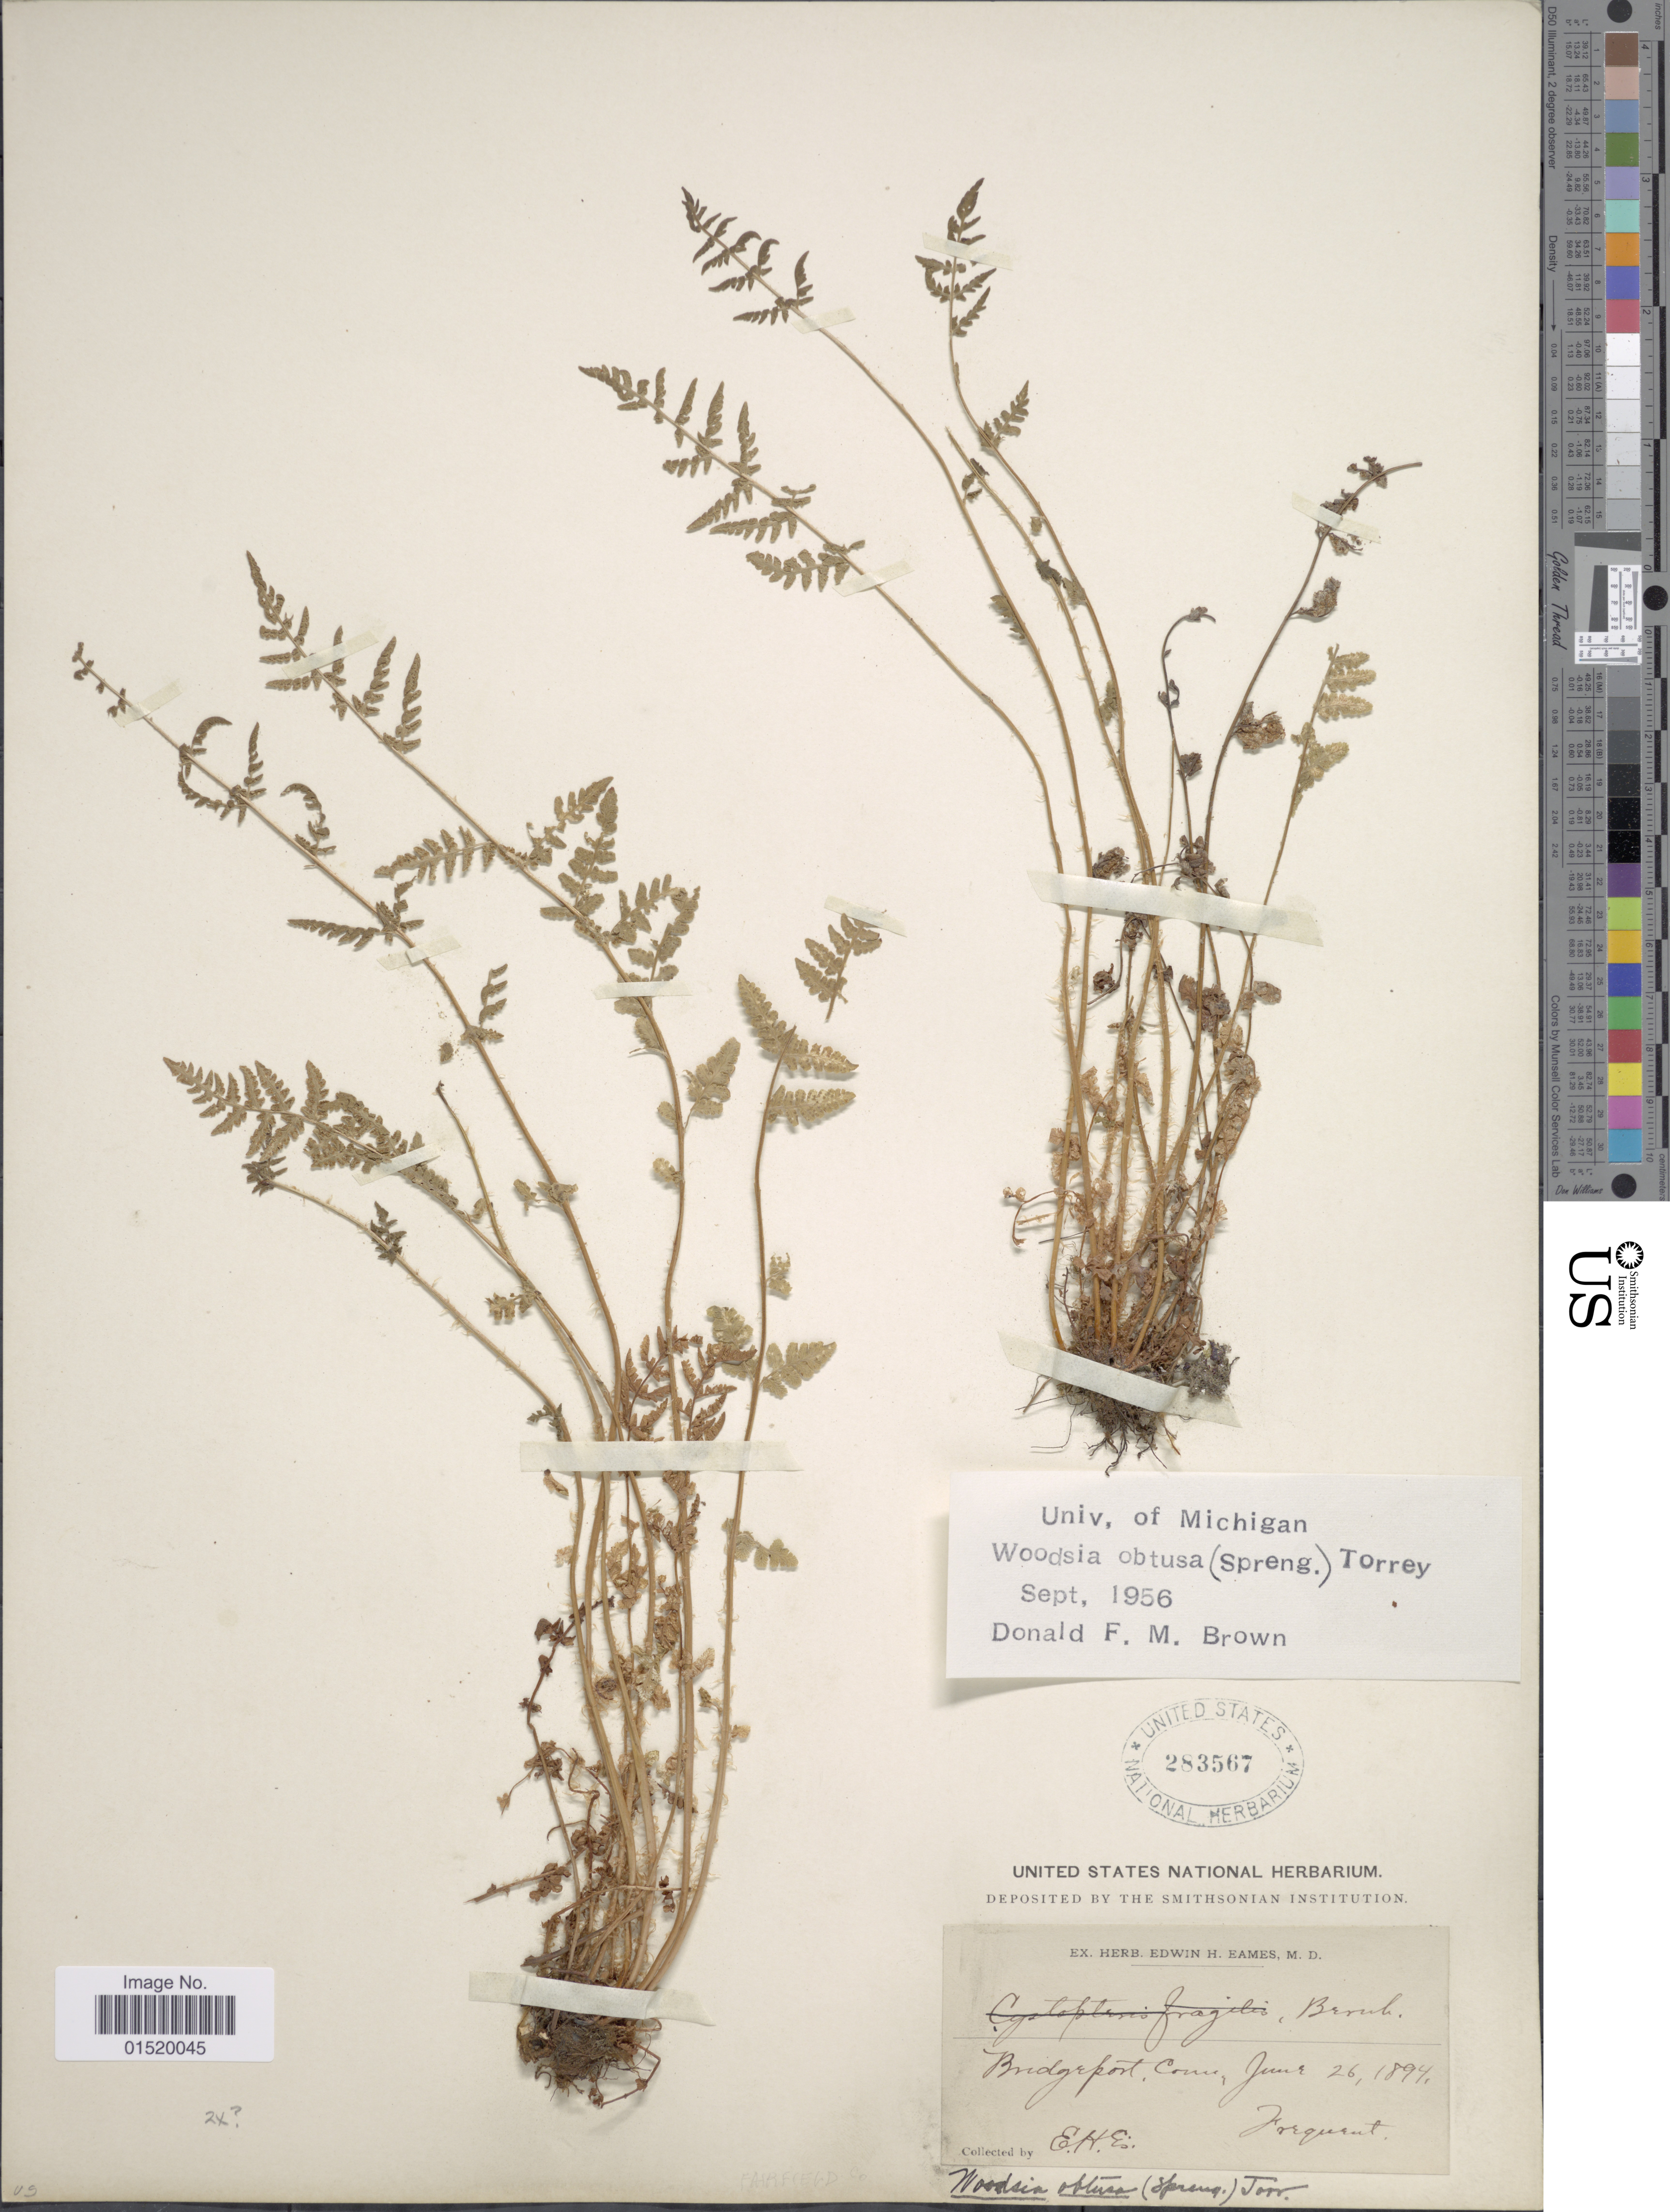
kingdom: Plantae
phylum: Tracheophyta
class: Polypodiopsida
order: Polypodiales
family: Woodsiaceae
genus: Woodsia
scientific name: Woodsia obtusa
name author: (Spreng.) Torr.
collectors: E. H. Eames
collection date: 1894-06-26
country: United States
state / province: Connecticut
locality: Bridgeport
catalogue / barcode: US 283567